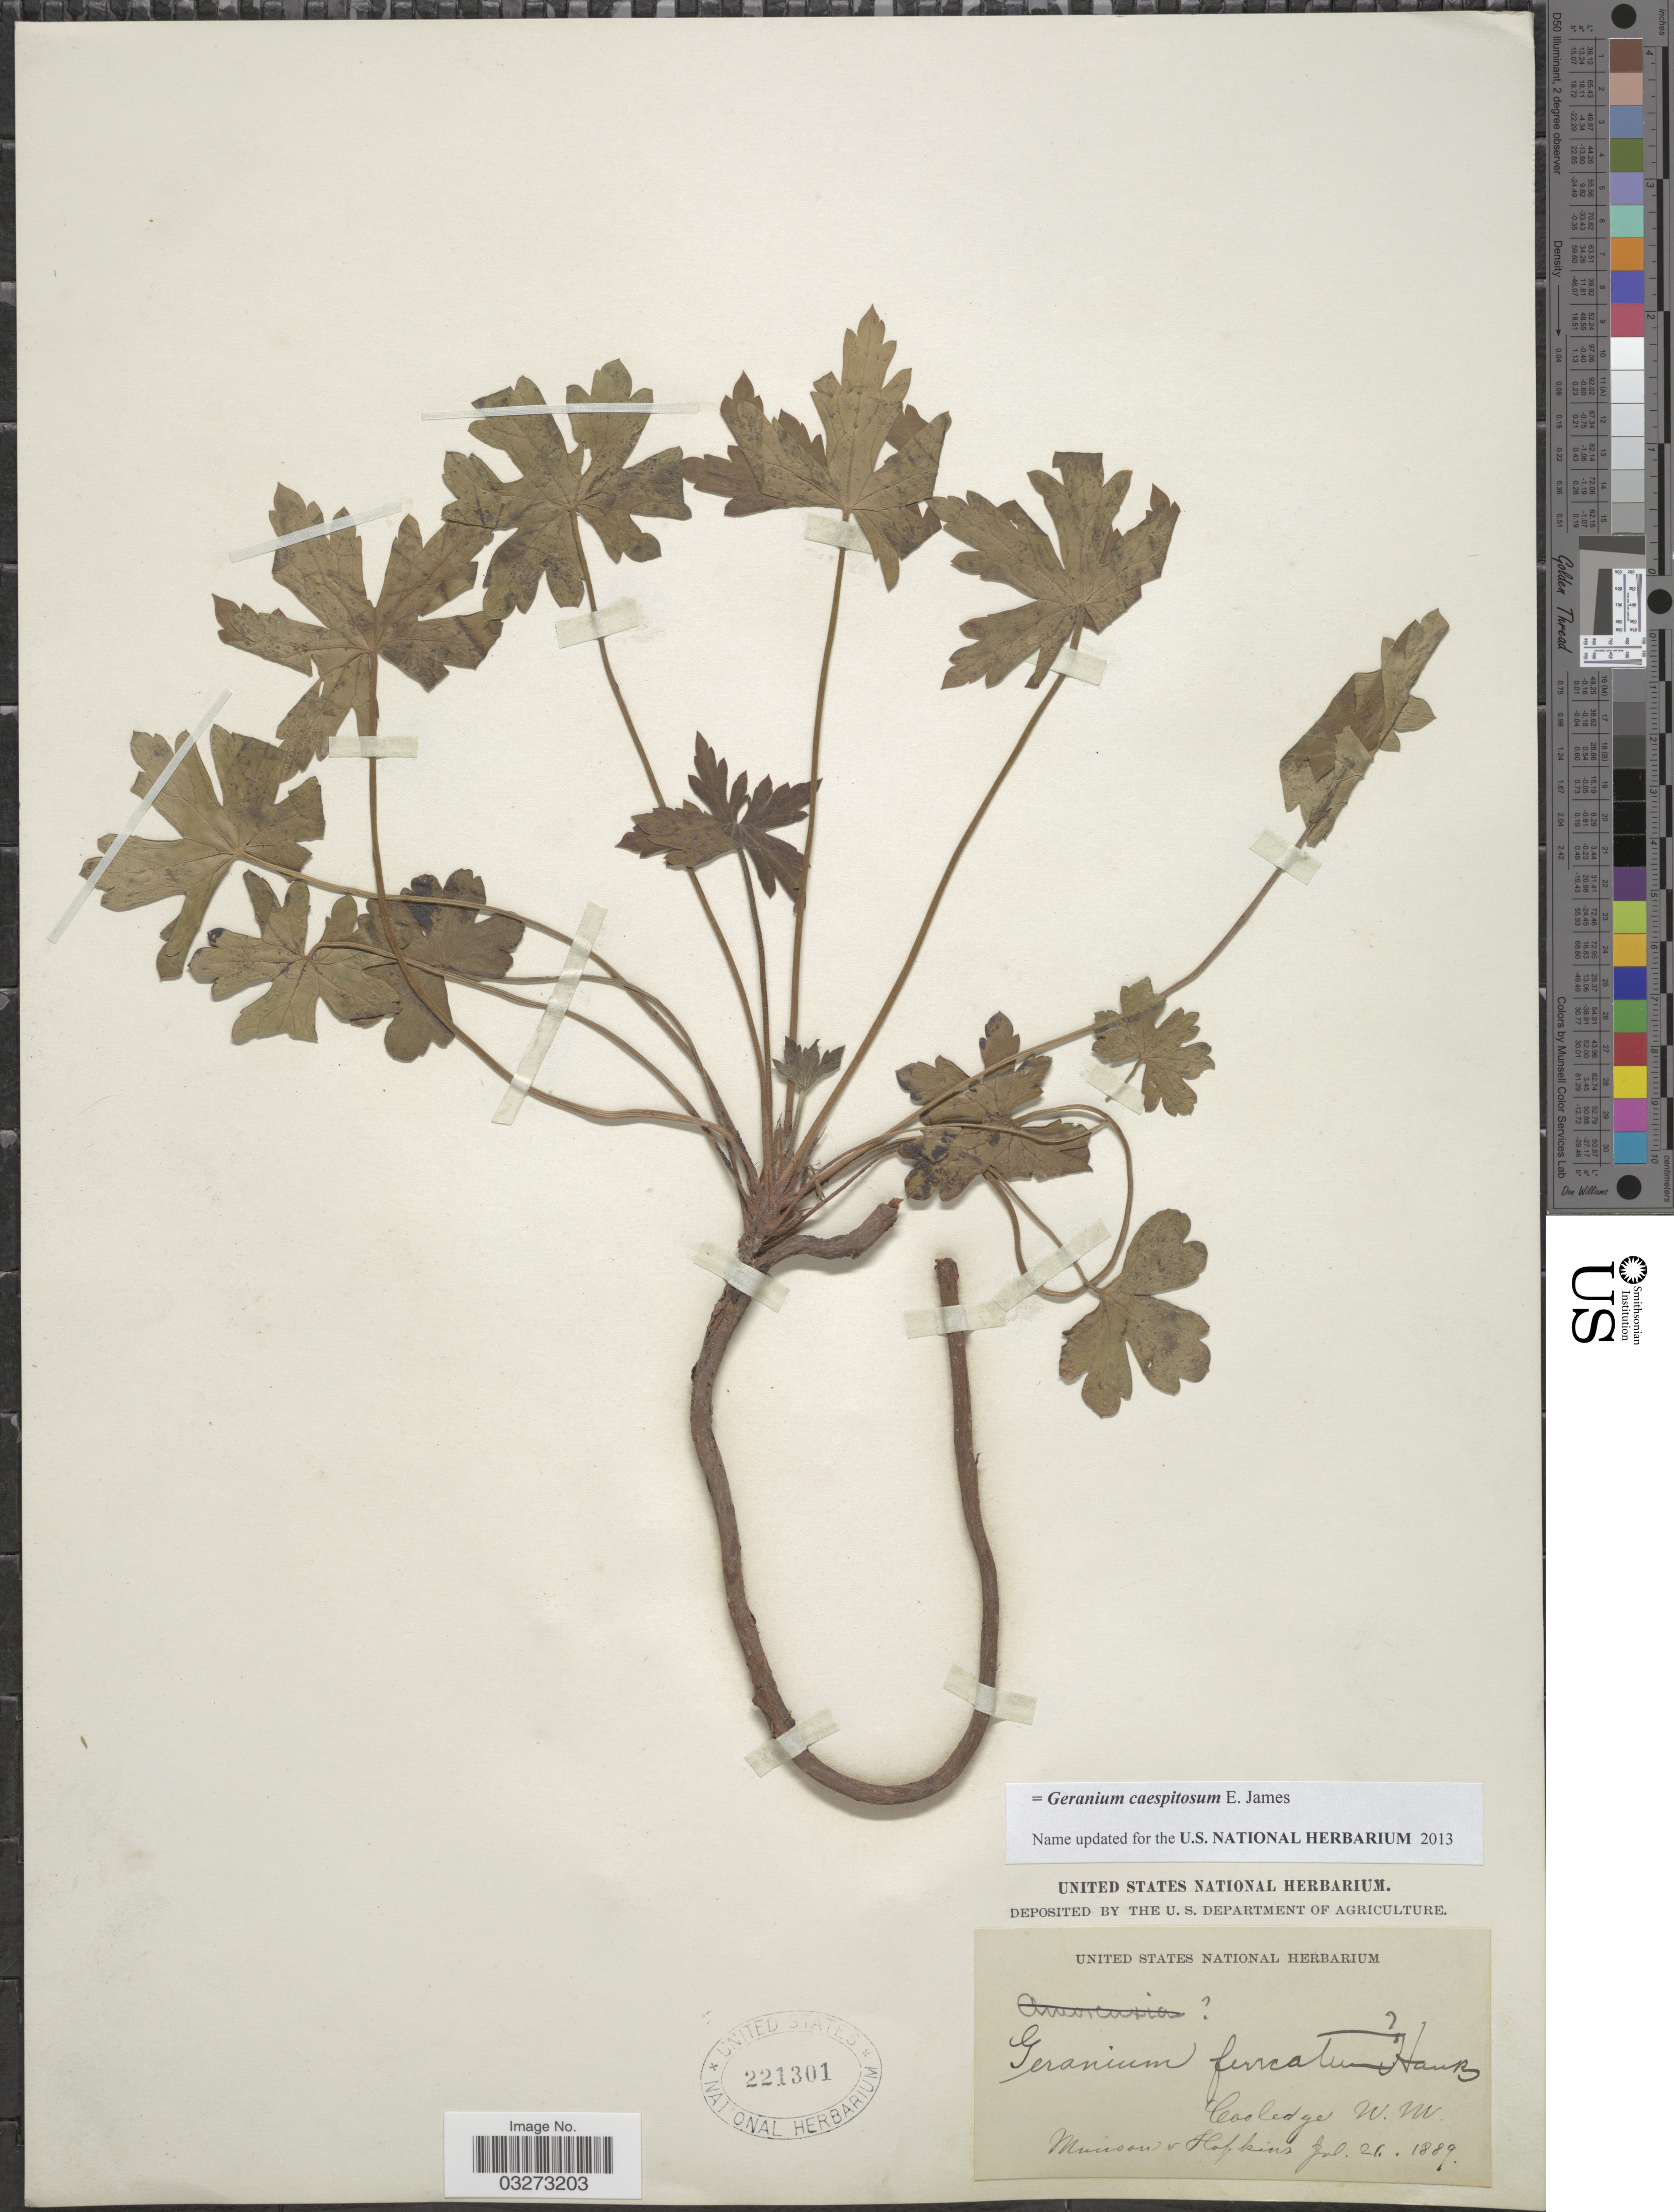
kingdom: Plantae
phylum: Tracheophyta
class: Magnoliopsida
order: Geraniales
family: Geraniaceae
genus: Geranium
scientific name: Geranium caespitosum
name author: E. James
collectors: M. Hopkins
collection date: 1889-07-21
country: United States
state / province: New Mexico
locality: Cooledge.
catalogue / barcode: US 221301